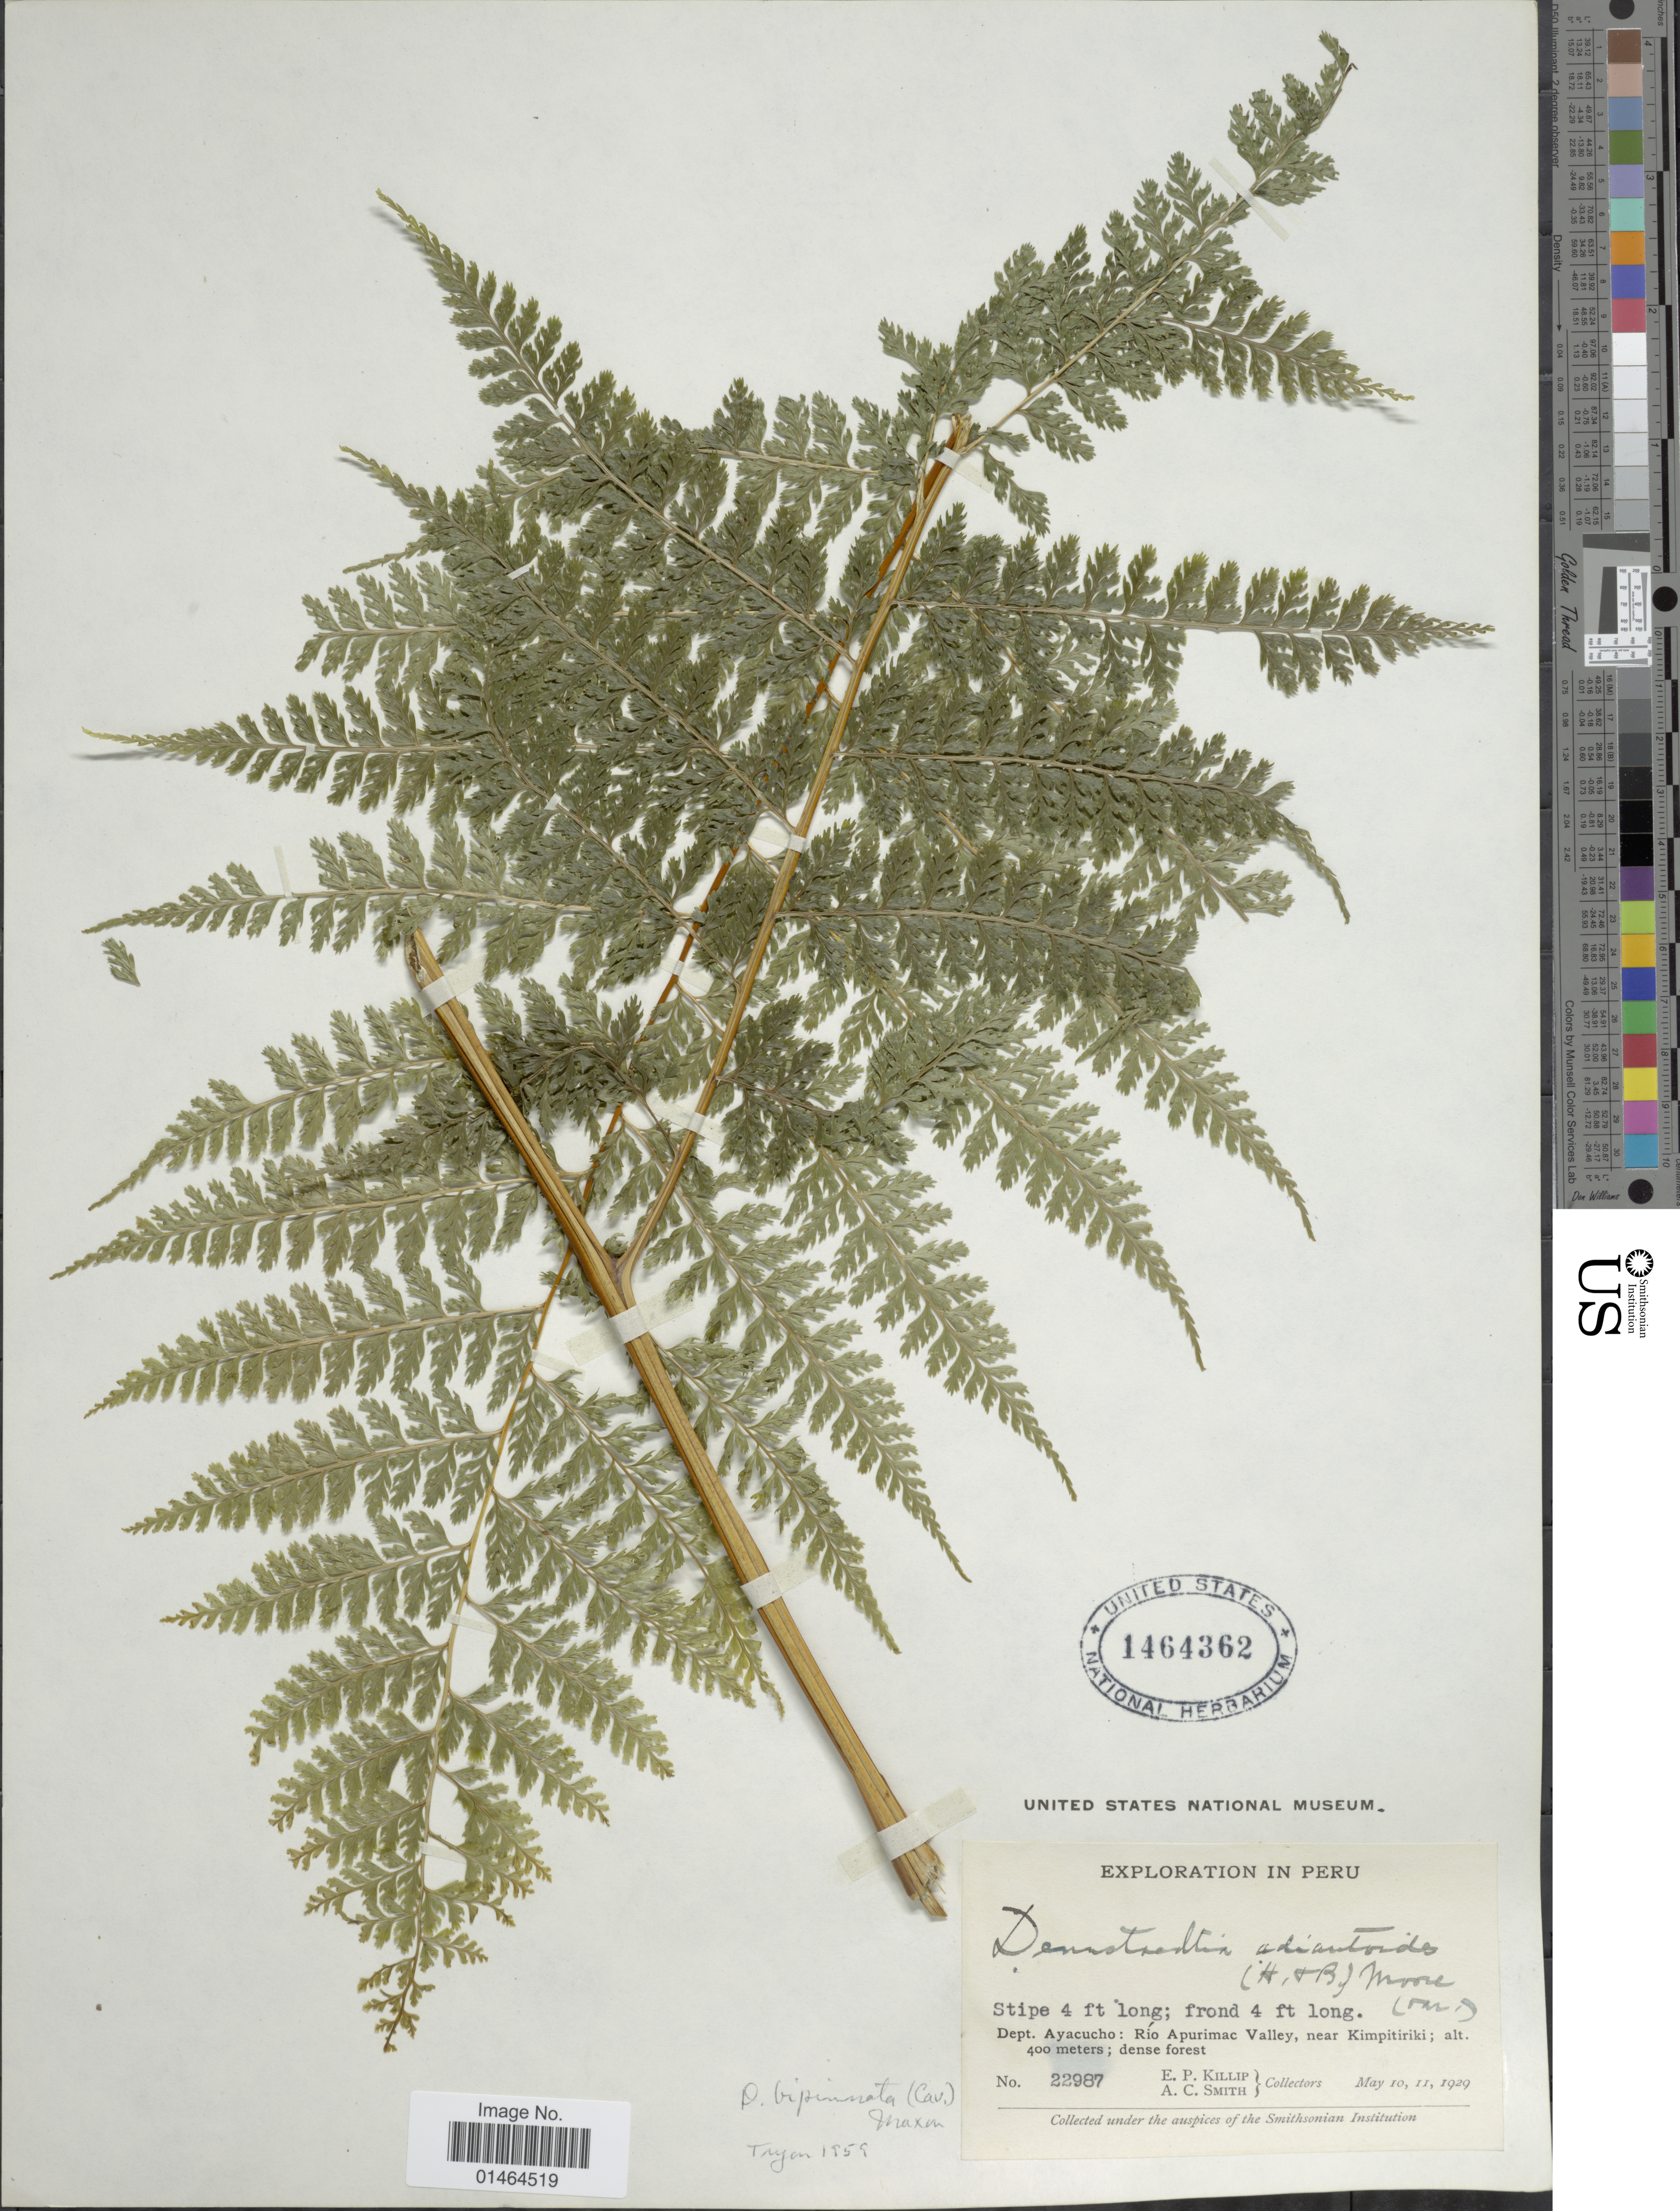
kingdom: Plantae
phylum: Tracheophyta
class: Polypodiopsida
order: Polypodiales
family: Dennstaedtiaceae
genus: Dennstaedtia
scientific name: Dennstaedtia bipinnata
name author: (Cav.) Maxon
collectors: E. P. Killip & A. C. Smith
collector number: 22987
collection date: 1929-05-10/1929-05-11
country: Peru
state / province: Ayacucho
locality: Río Apurimac Valley, near Kimpitiriki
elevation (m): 400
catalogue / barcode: US 1464362